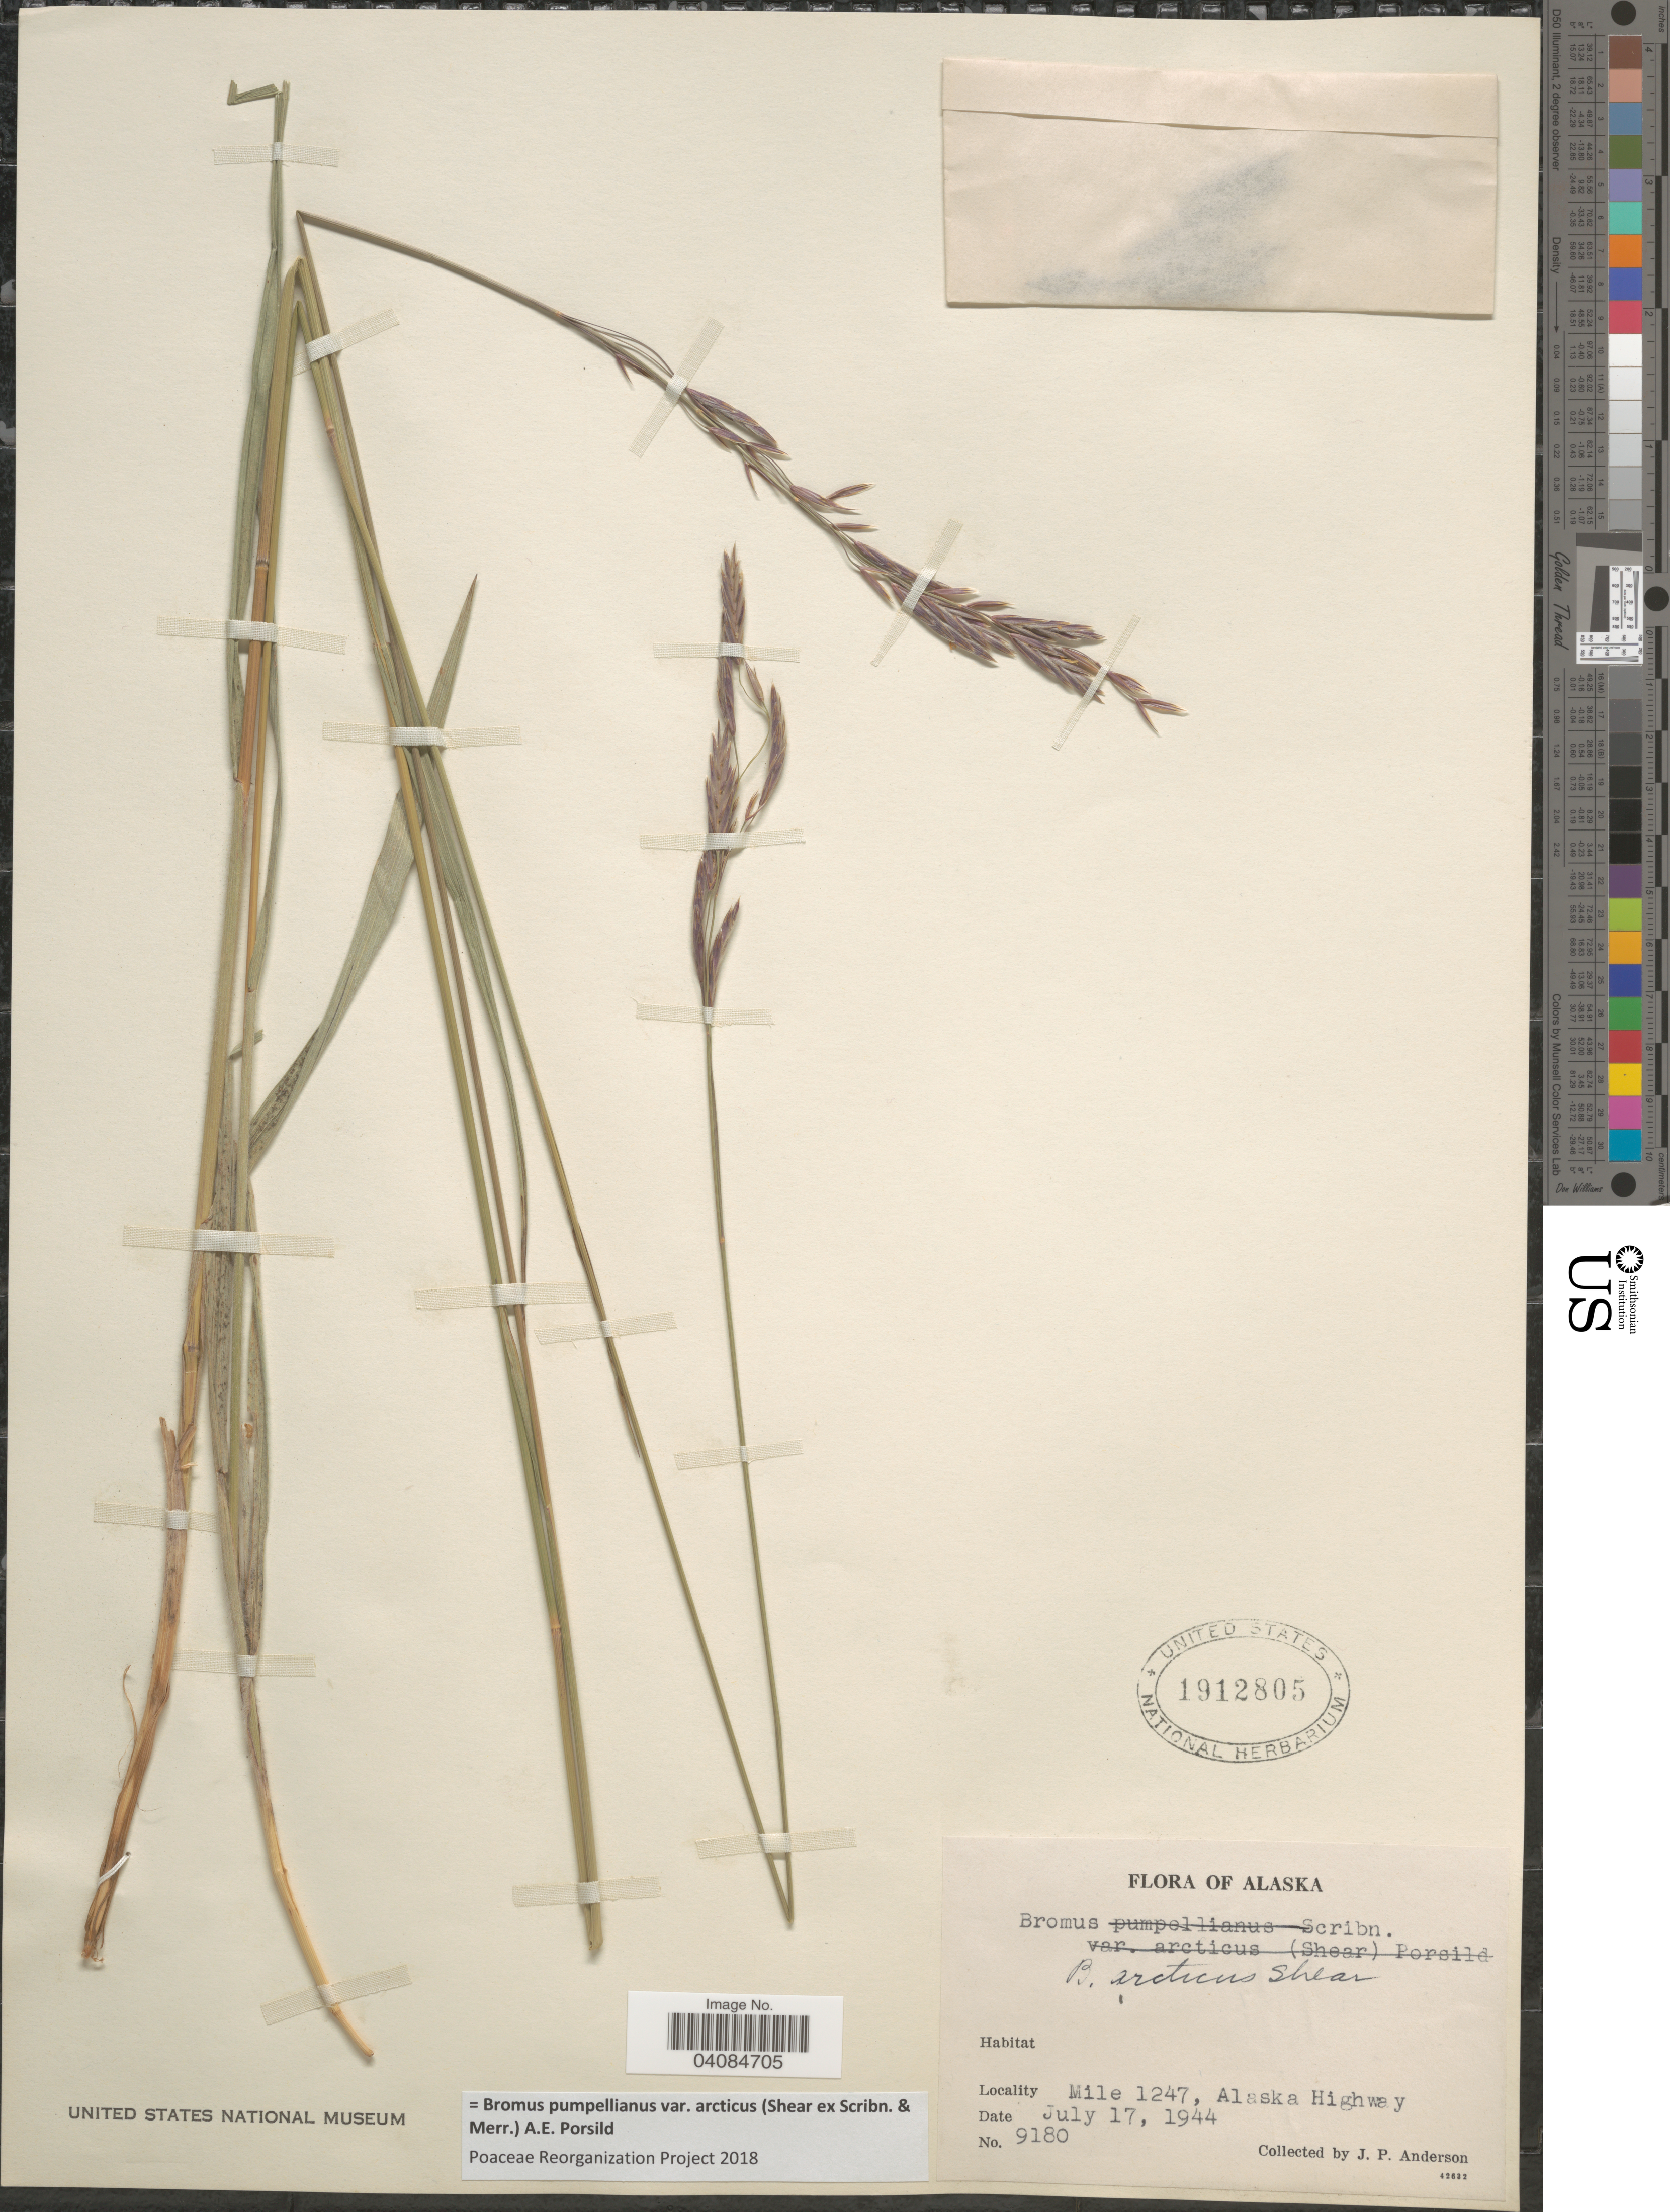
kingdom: Plantae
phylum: Tracheophyta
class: Liliopsida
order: Poales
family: Poaceae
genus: Bromus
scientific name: Bromus pumpellianus var. arcticus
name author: (Shear ex Scribn. & Merr.) A.E. Porsild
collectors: J. P. Anderson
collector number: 9180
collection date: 1944-07-17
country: United States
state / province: Alaska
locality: Mile 1247, Alaska Highway.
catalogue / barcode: US 1912805